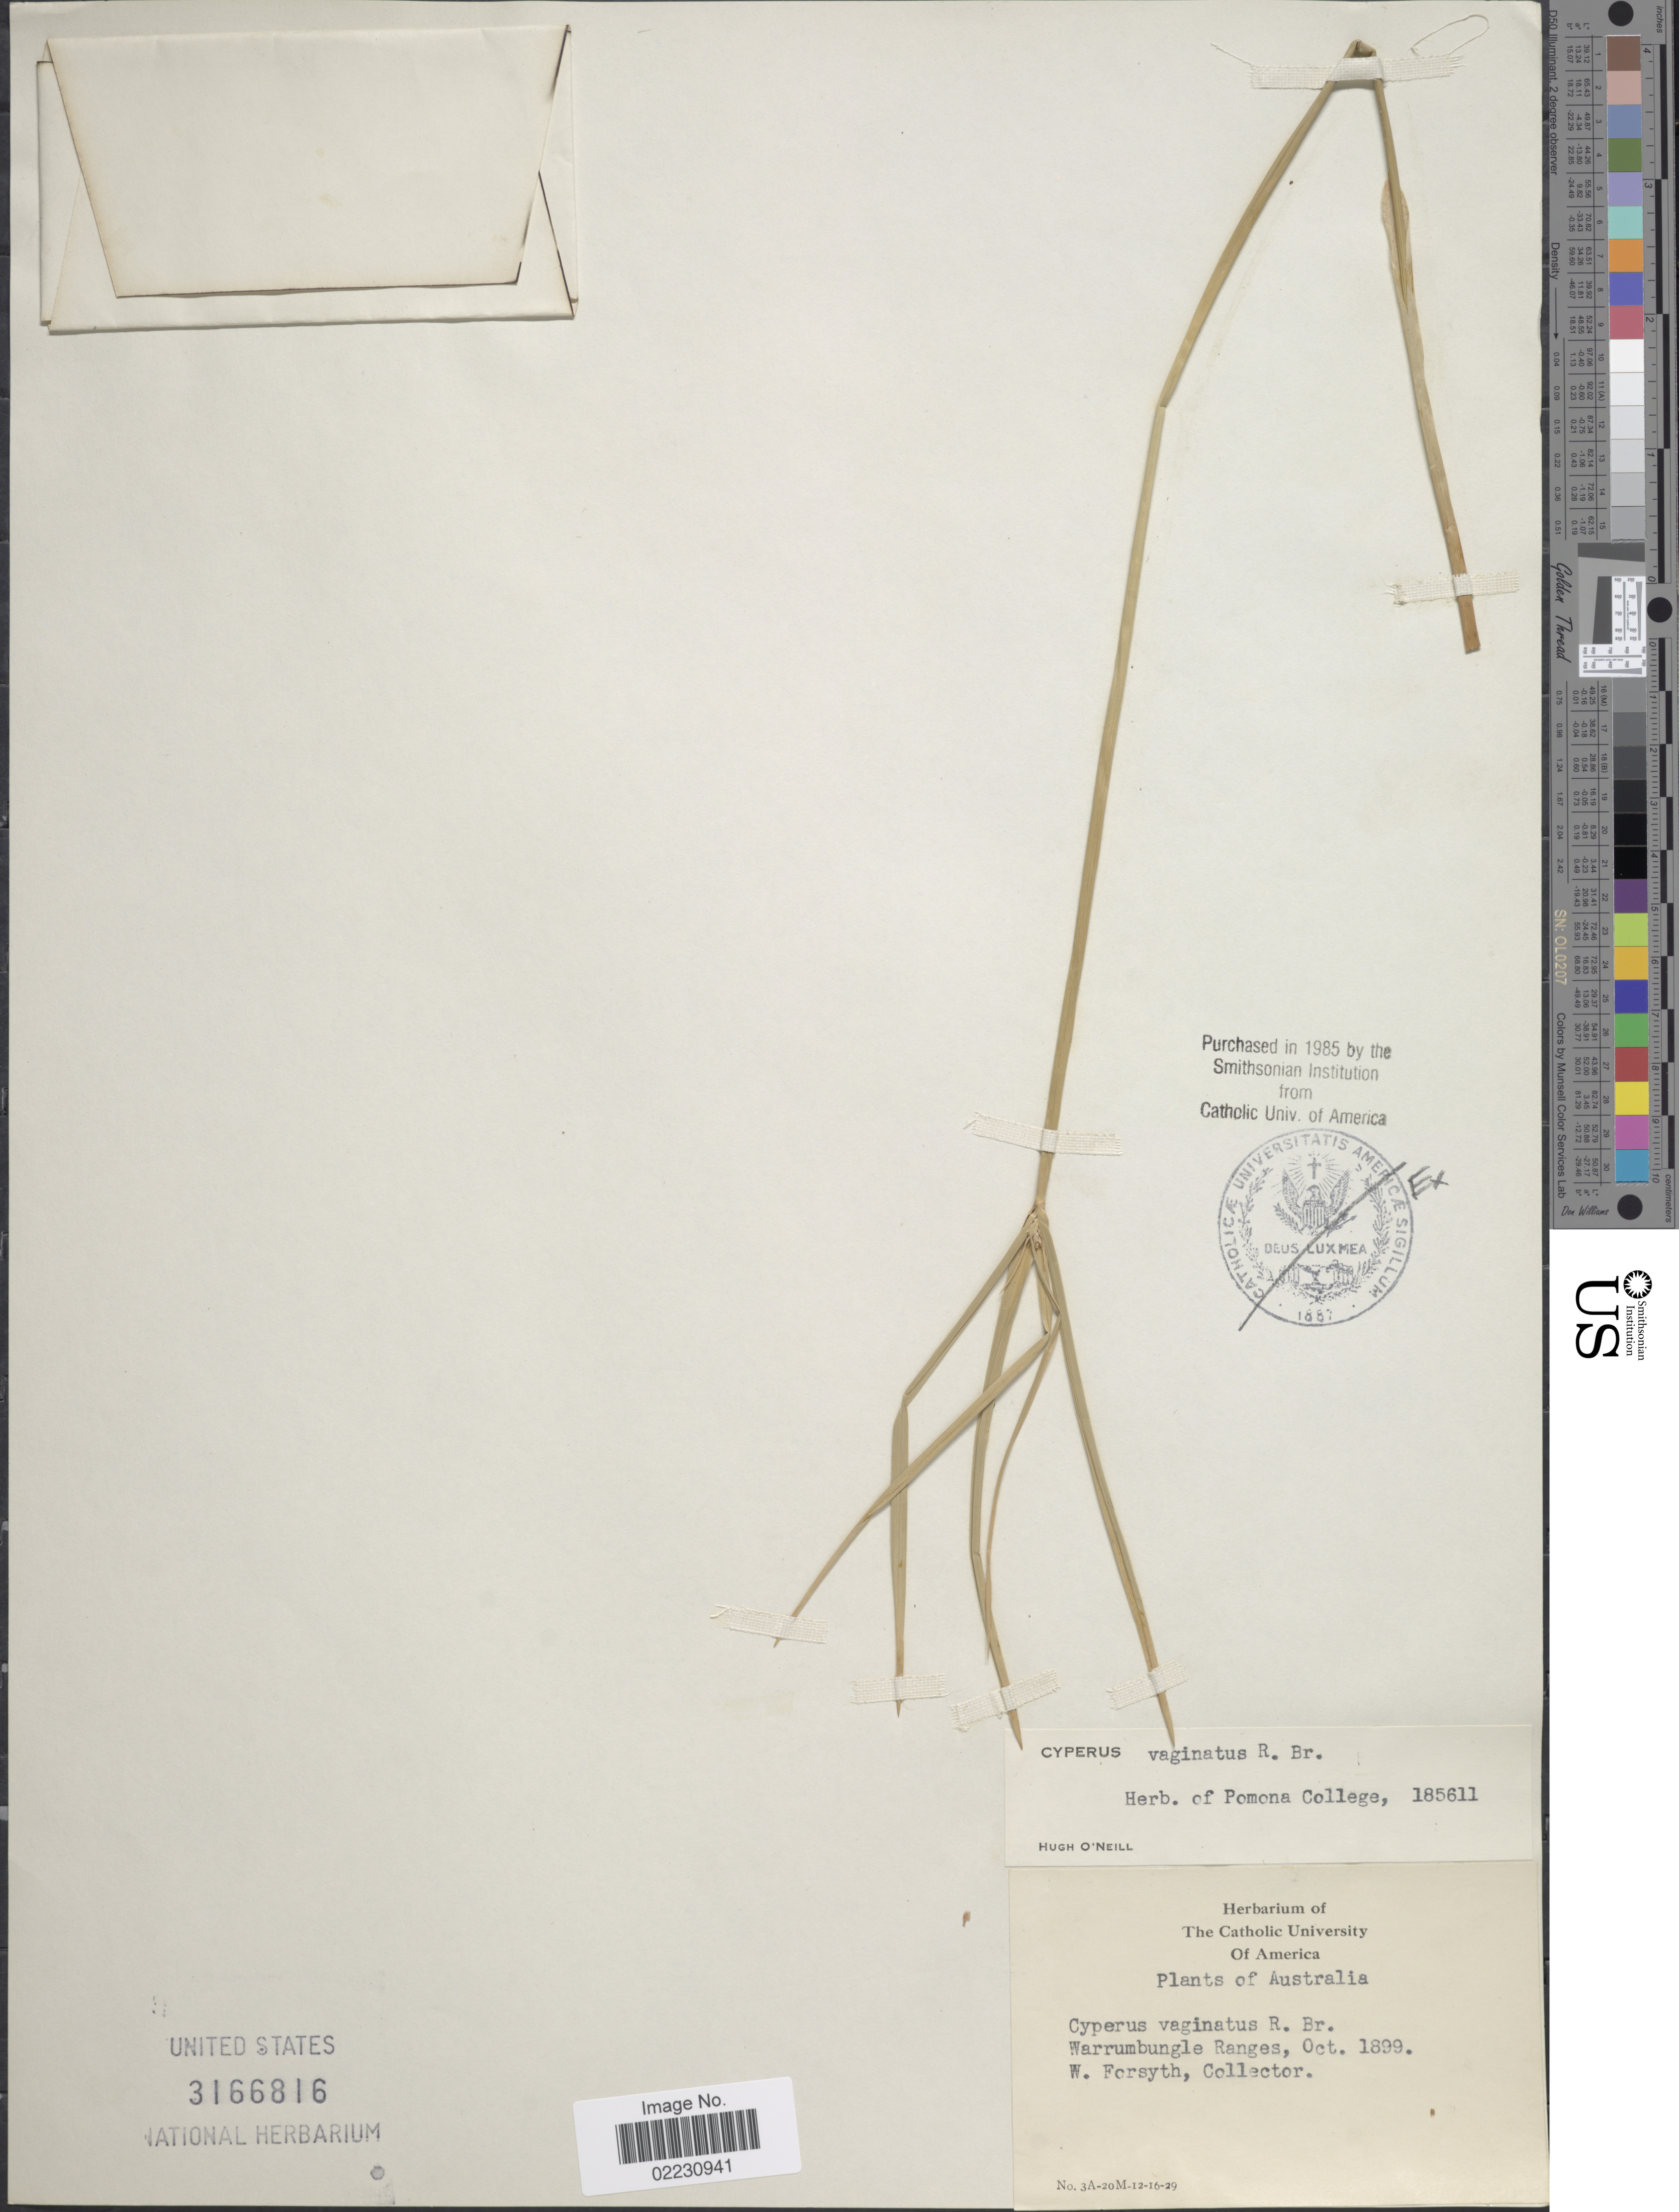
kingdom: Plantae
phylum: Tracheophyta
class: Liliopsida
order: Poales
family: Cyperaceae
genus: Cyperus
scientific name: Cyperus vaginatus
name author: R. Br.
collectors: W. Forsyth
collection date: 1899-10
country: Australia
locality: Warrumbungle Ranges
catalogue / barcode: US 3166816